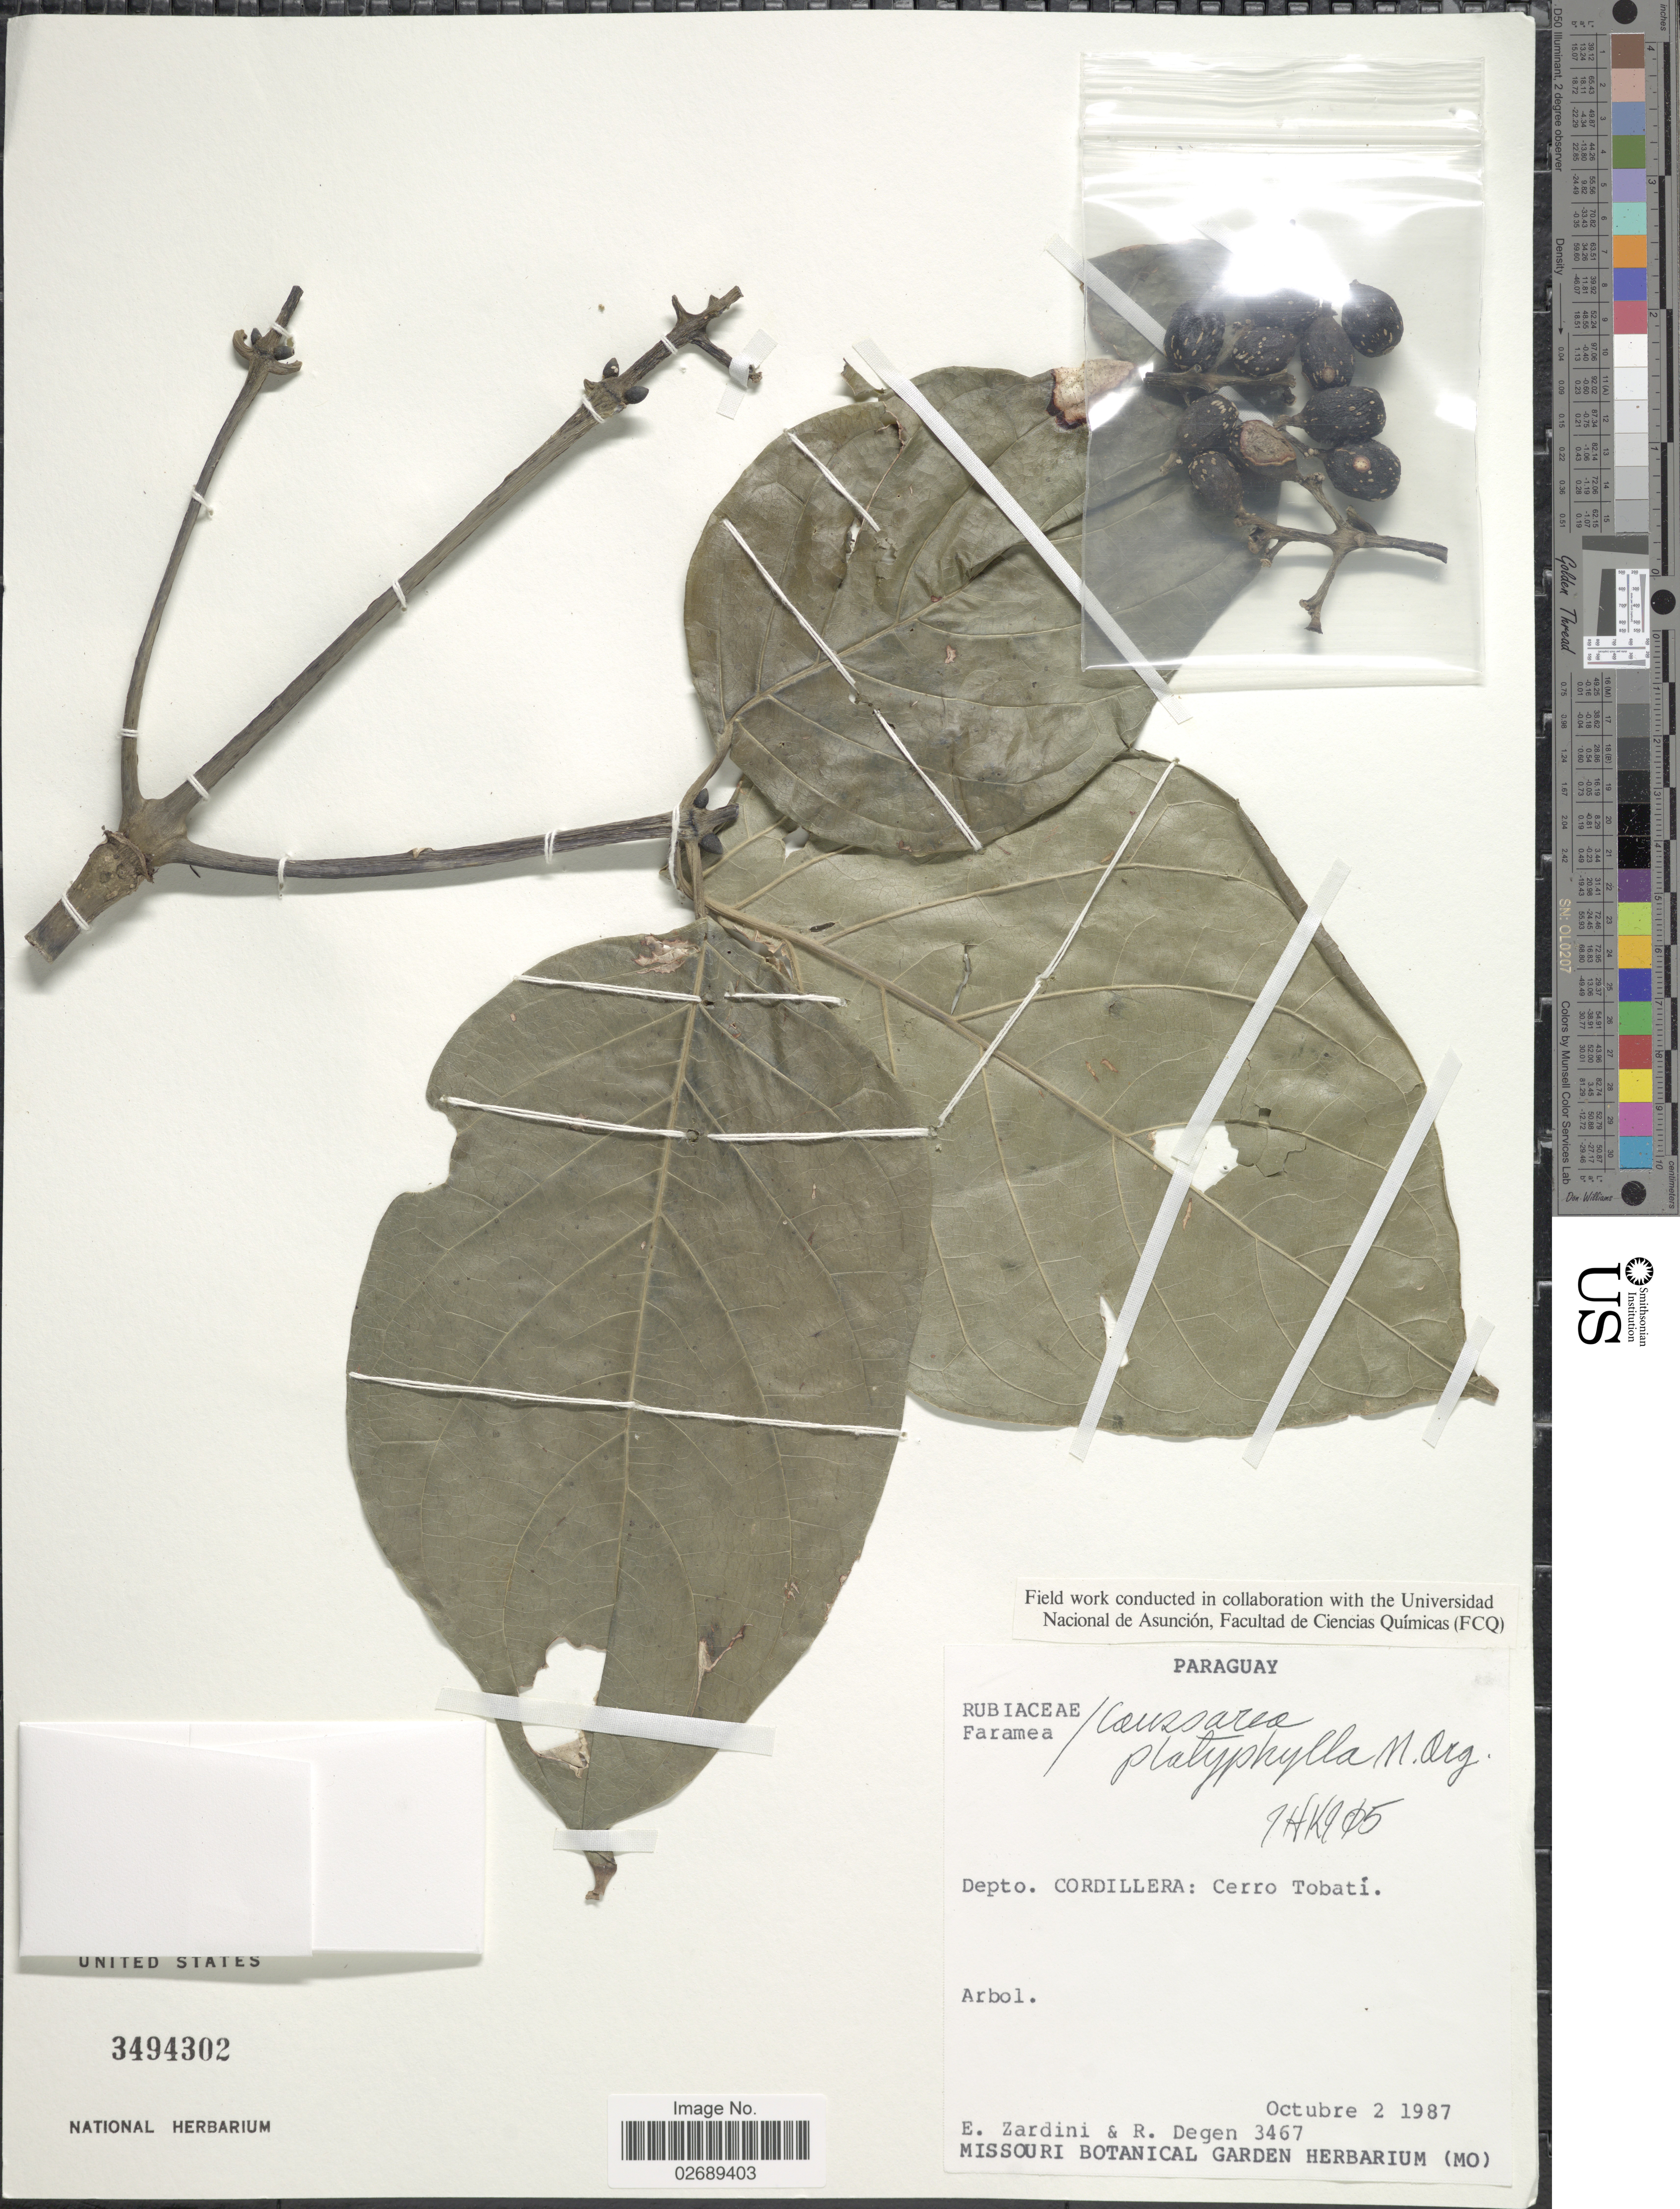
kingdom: Plantae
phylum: Tracheophyta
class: Magnoliopsida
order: Gentianales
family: Rubiaceae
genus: Coussarea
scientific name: Coussarea platyphylla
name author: Müll. Arg.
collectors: E. M. Zardini & R. Degen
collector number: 3467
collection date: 1987-10-02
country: Paraguay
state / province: Cordillera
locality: Depto. Cordillera: Cerro Tobati.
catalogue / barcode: US 3494302